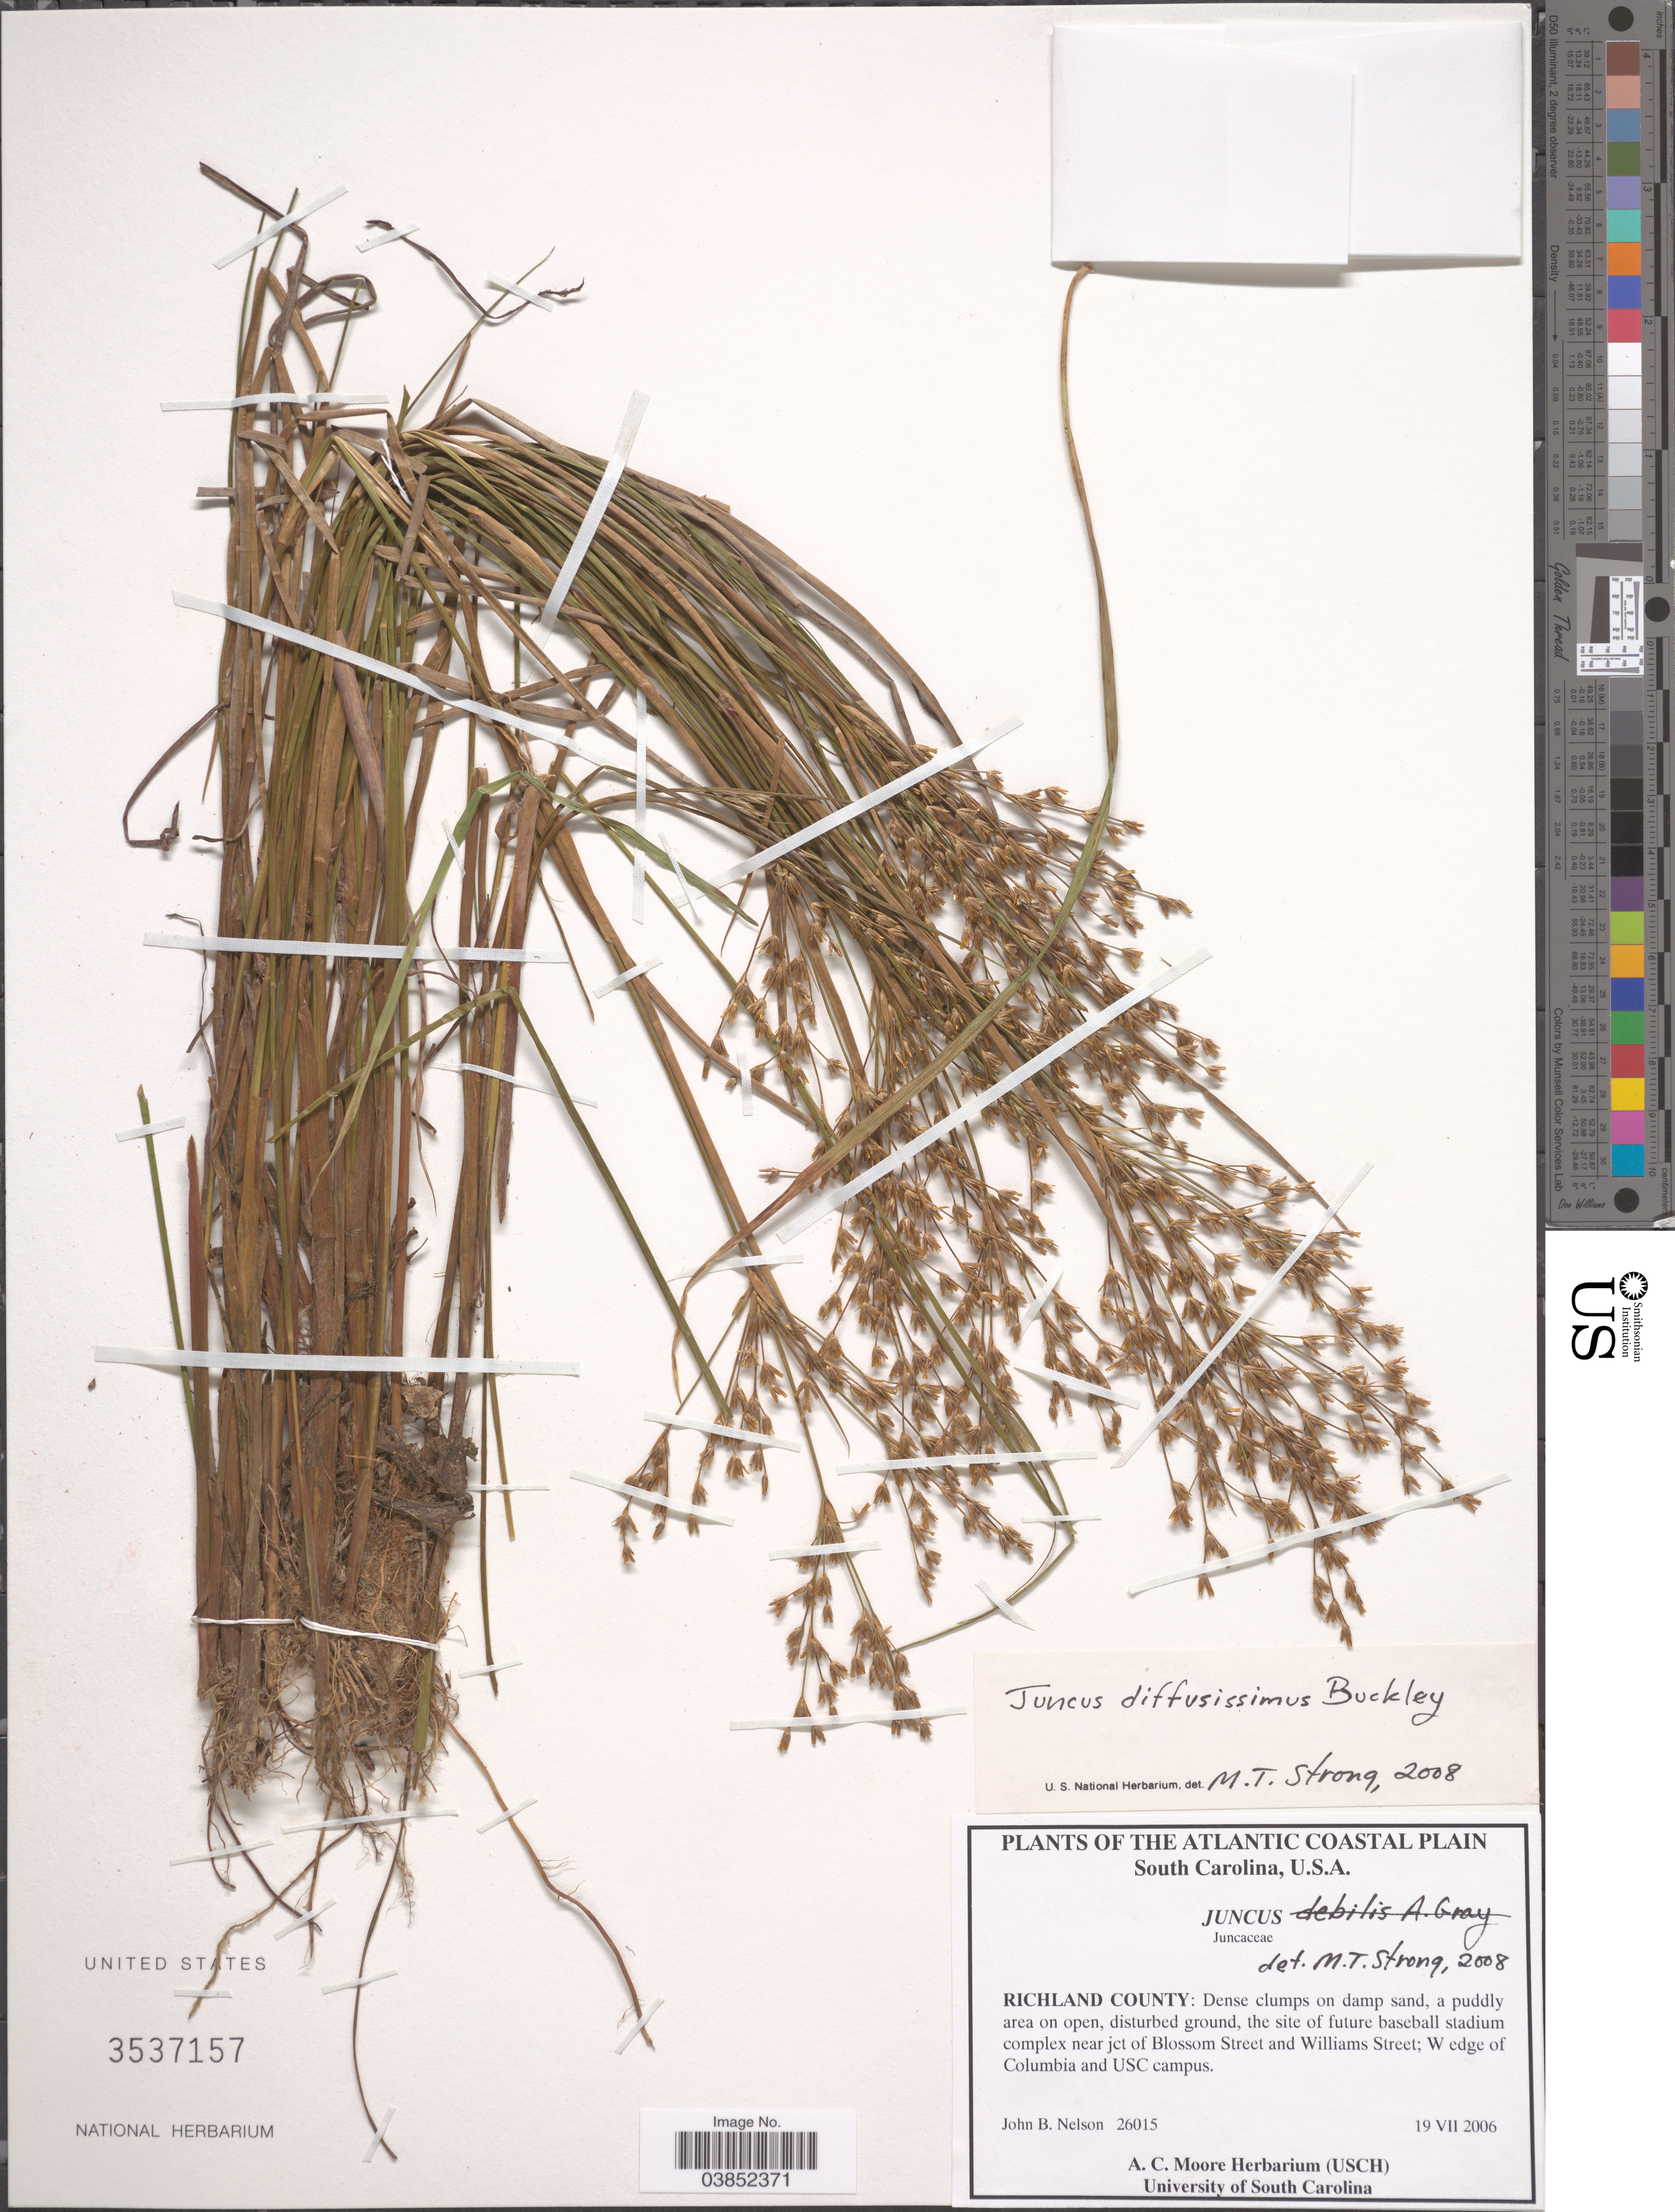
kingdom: Plantae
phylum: Tracheophyta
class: Liliopsida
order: Poales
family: Juncaceae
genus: Juncus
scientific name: Juncus diffusissimus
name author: Buckley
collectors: J. B. Nelson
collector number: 26015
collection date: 2006-07-19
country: United States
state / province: South Carolina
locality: Atlantic Coastal Plain. Richland County: a puddly area on open, disturbed ground, the site of future basball stadium complex near jct of Blossom Street and William Street; W edge of Columbia and USC campus.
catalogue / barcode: US 3537157